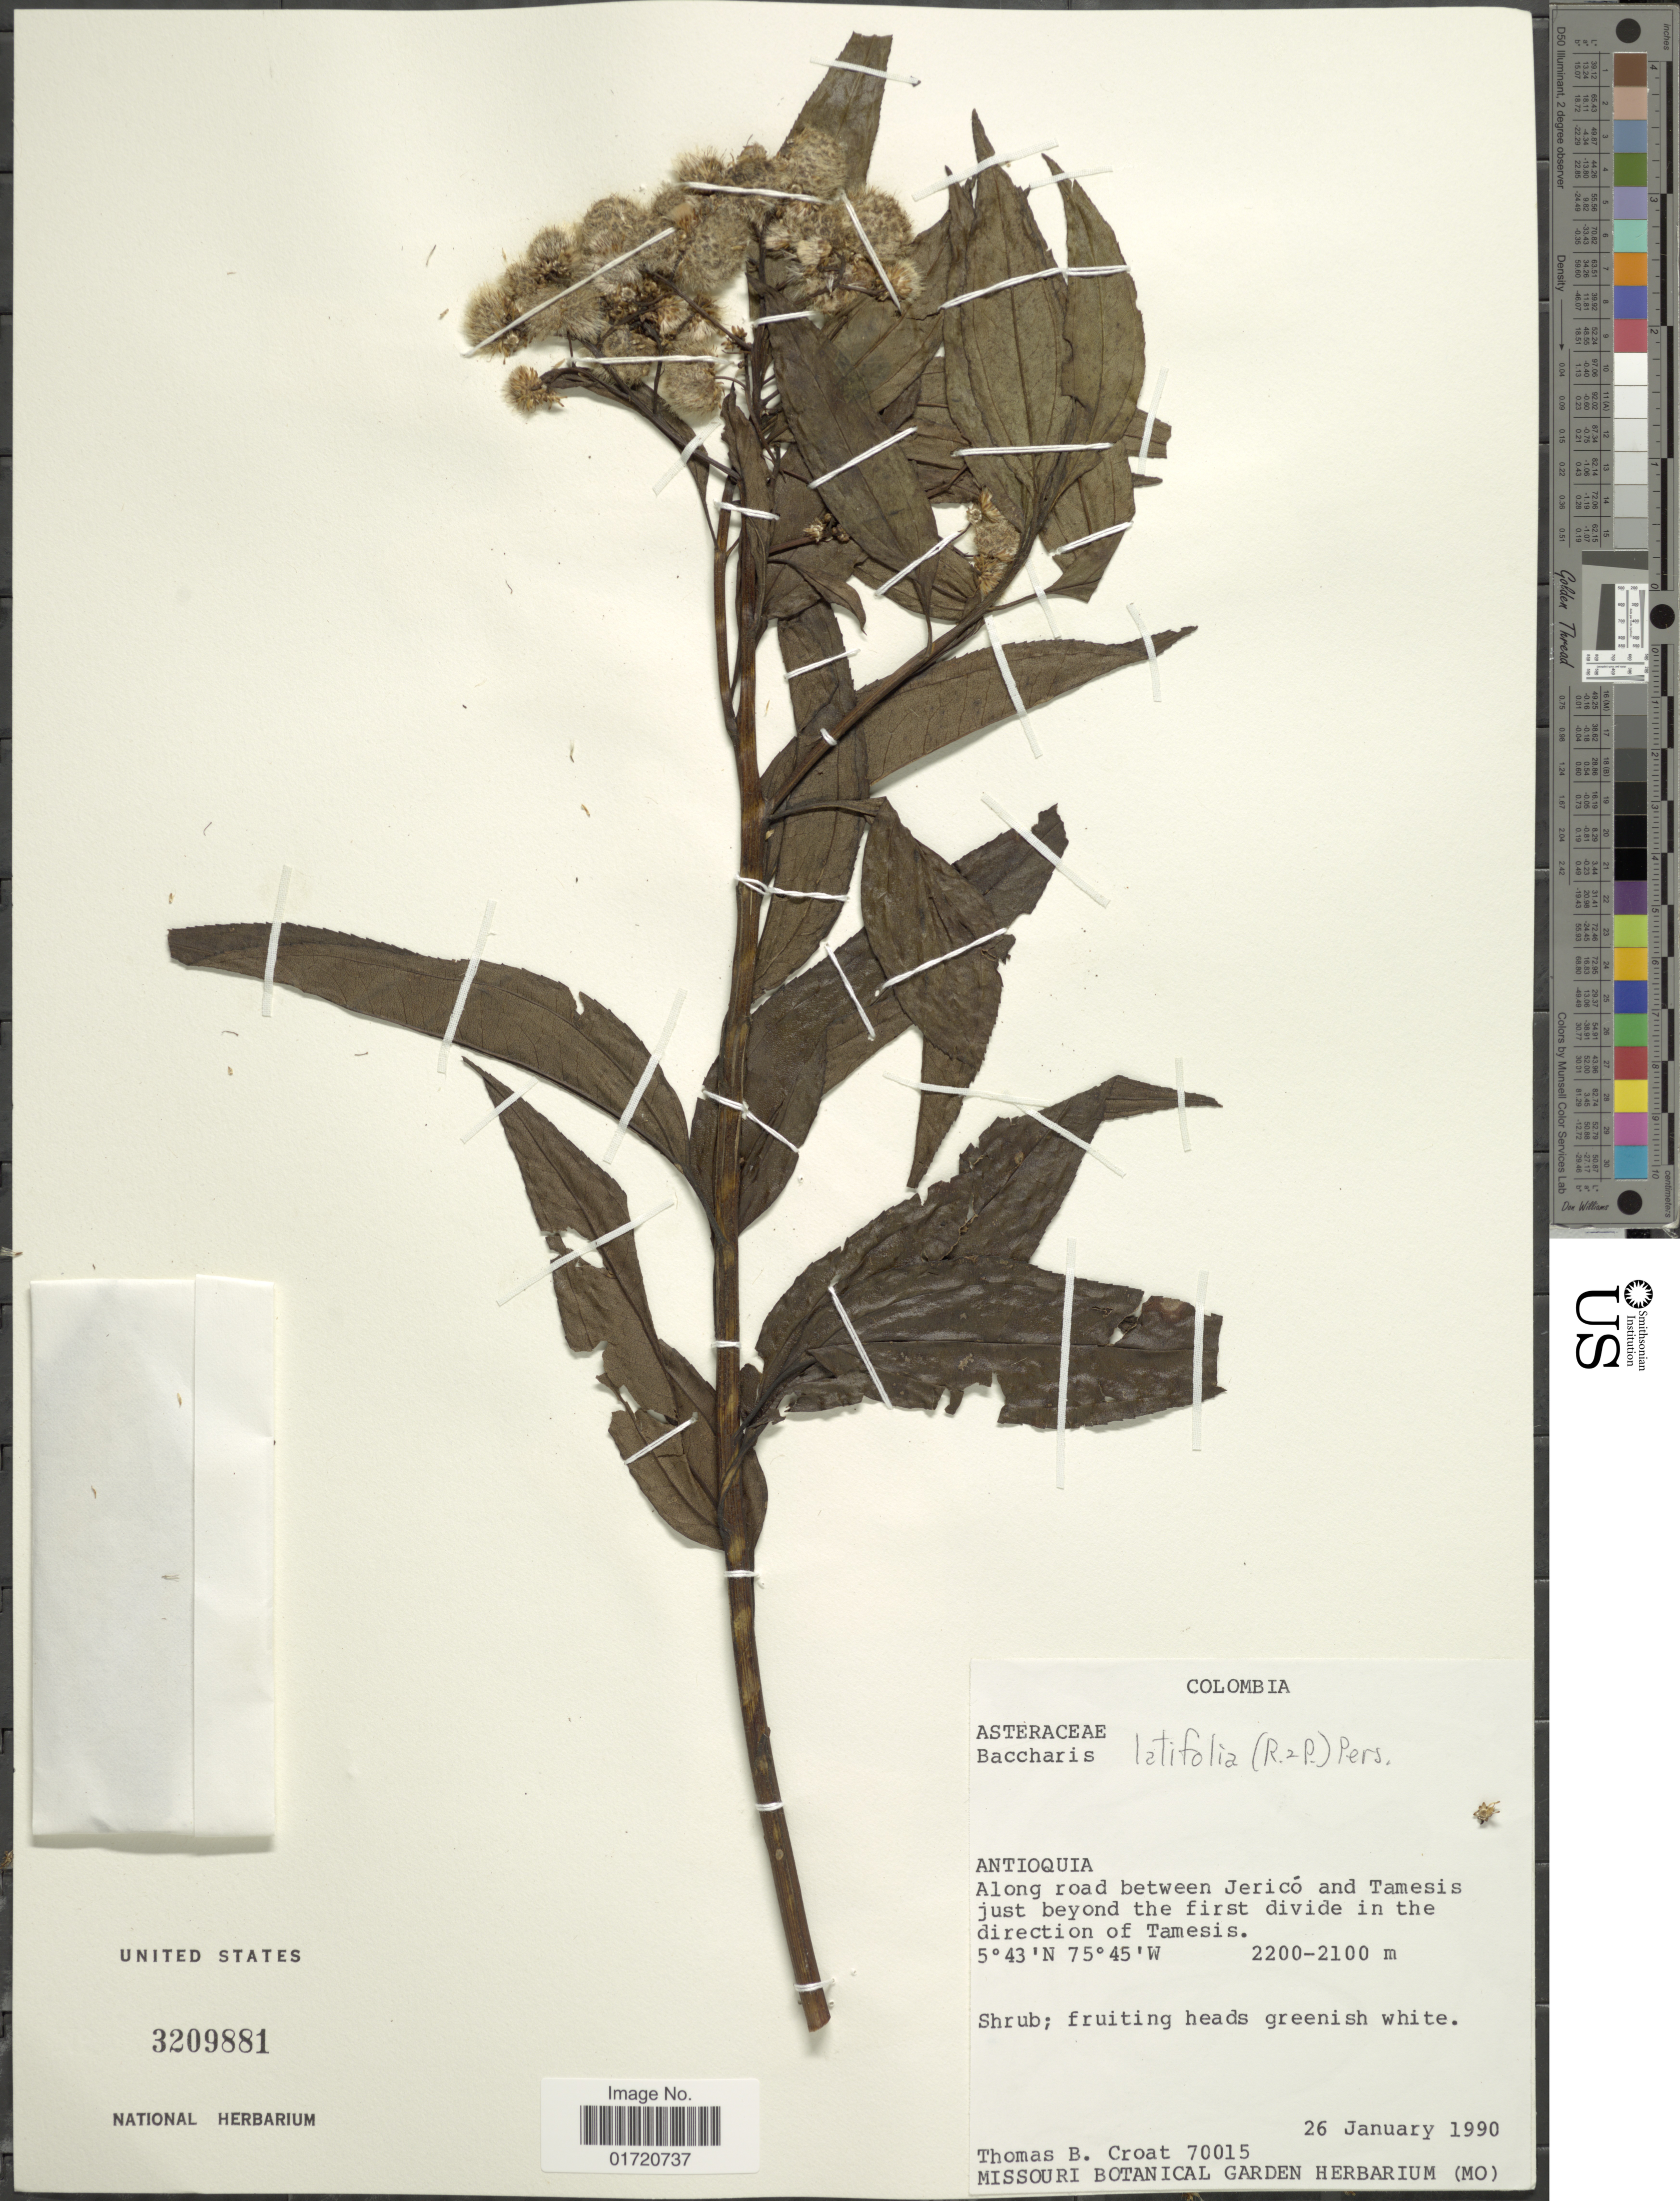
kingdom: Plantae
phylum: Tracheophyta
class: Magnoliopsida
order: Asterales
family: Asteraceae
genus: Baccharis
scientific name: Baccharis latifolia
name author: (Ruiz & Pav.) Pers.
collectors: T. B. Croat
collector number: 70015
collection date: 1990-01-26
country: Colombia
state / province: Antioquia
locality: Along road between Jerico and Tamesis just beyond the first divide in the direction of Tamesis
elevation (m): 2100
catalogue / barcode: US 3209881